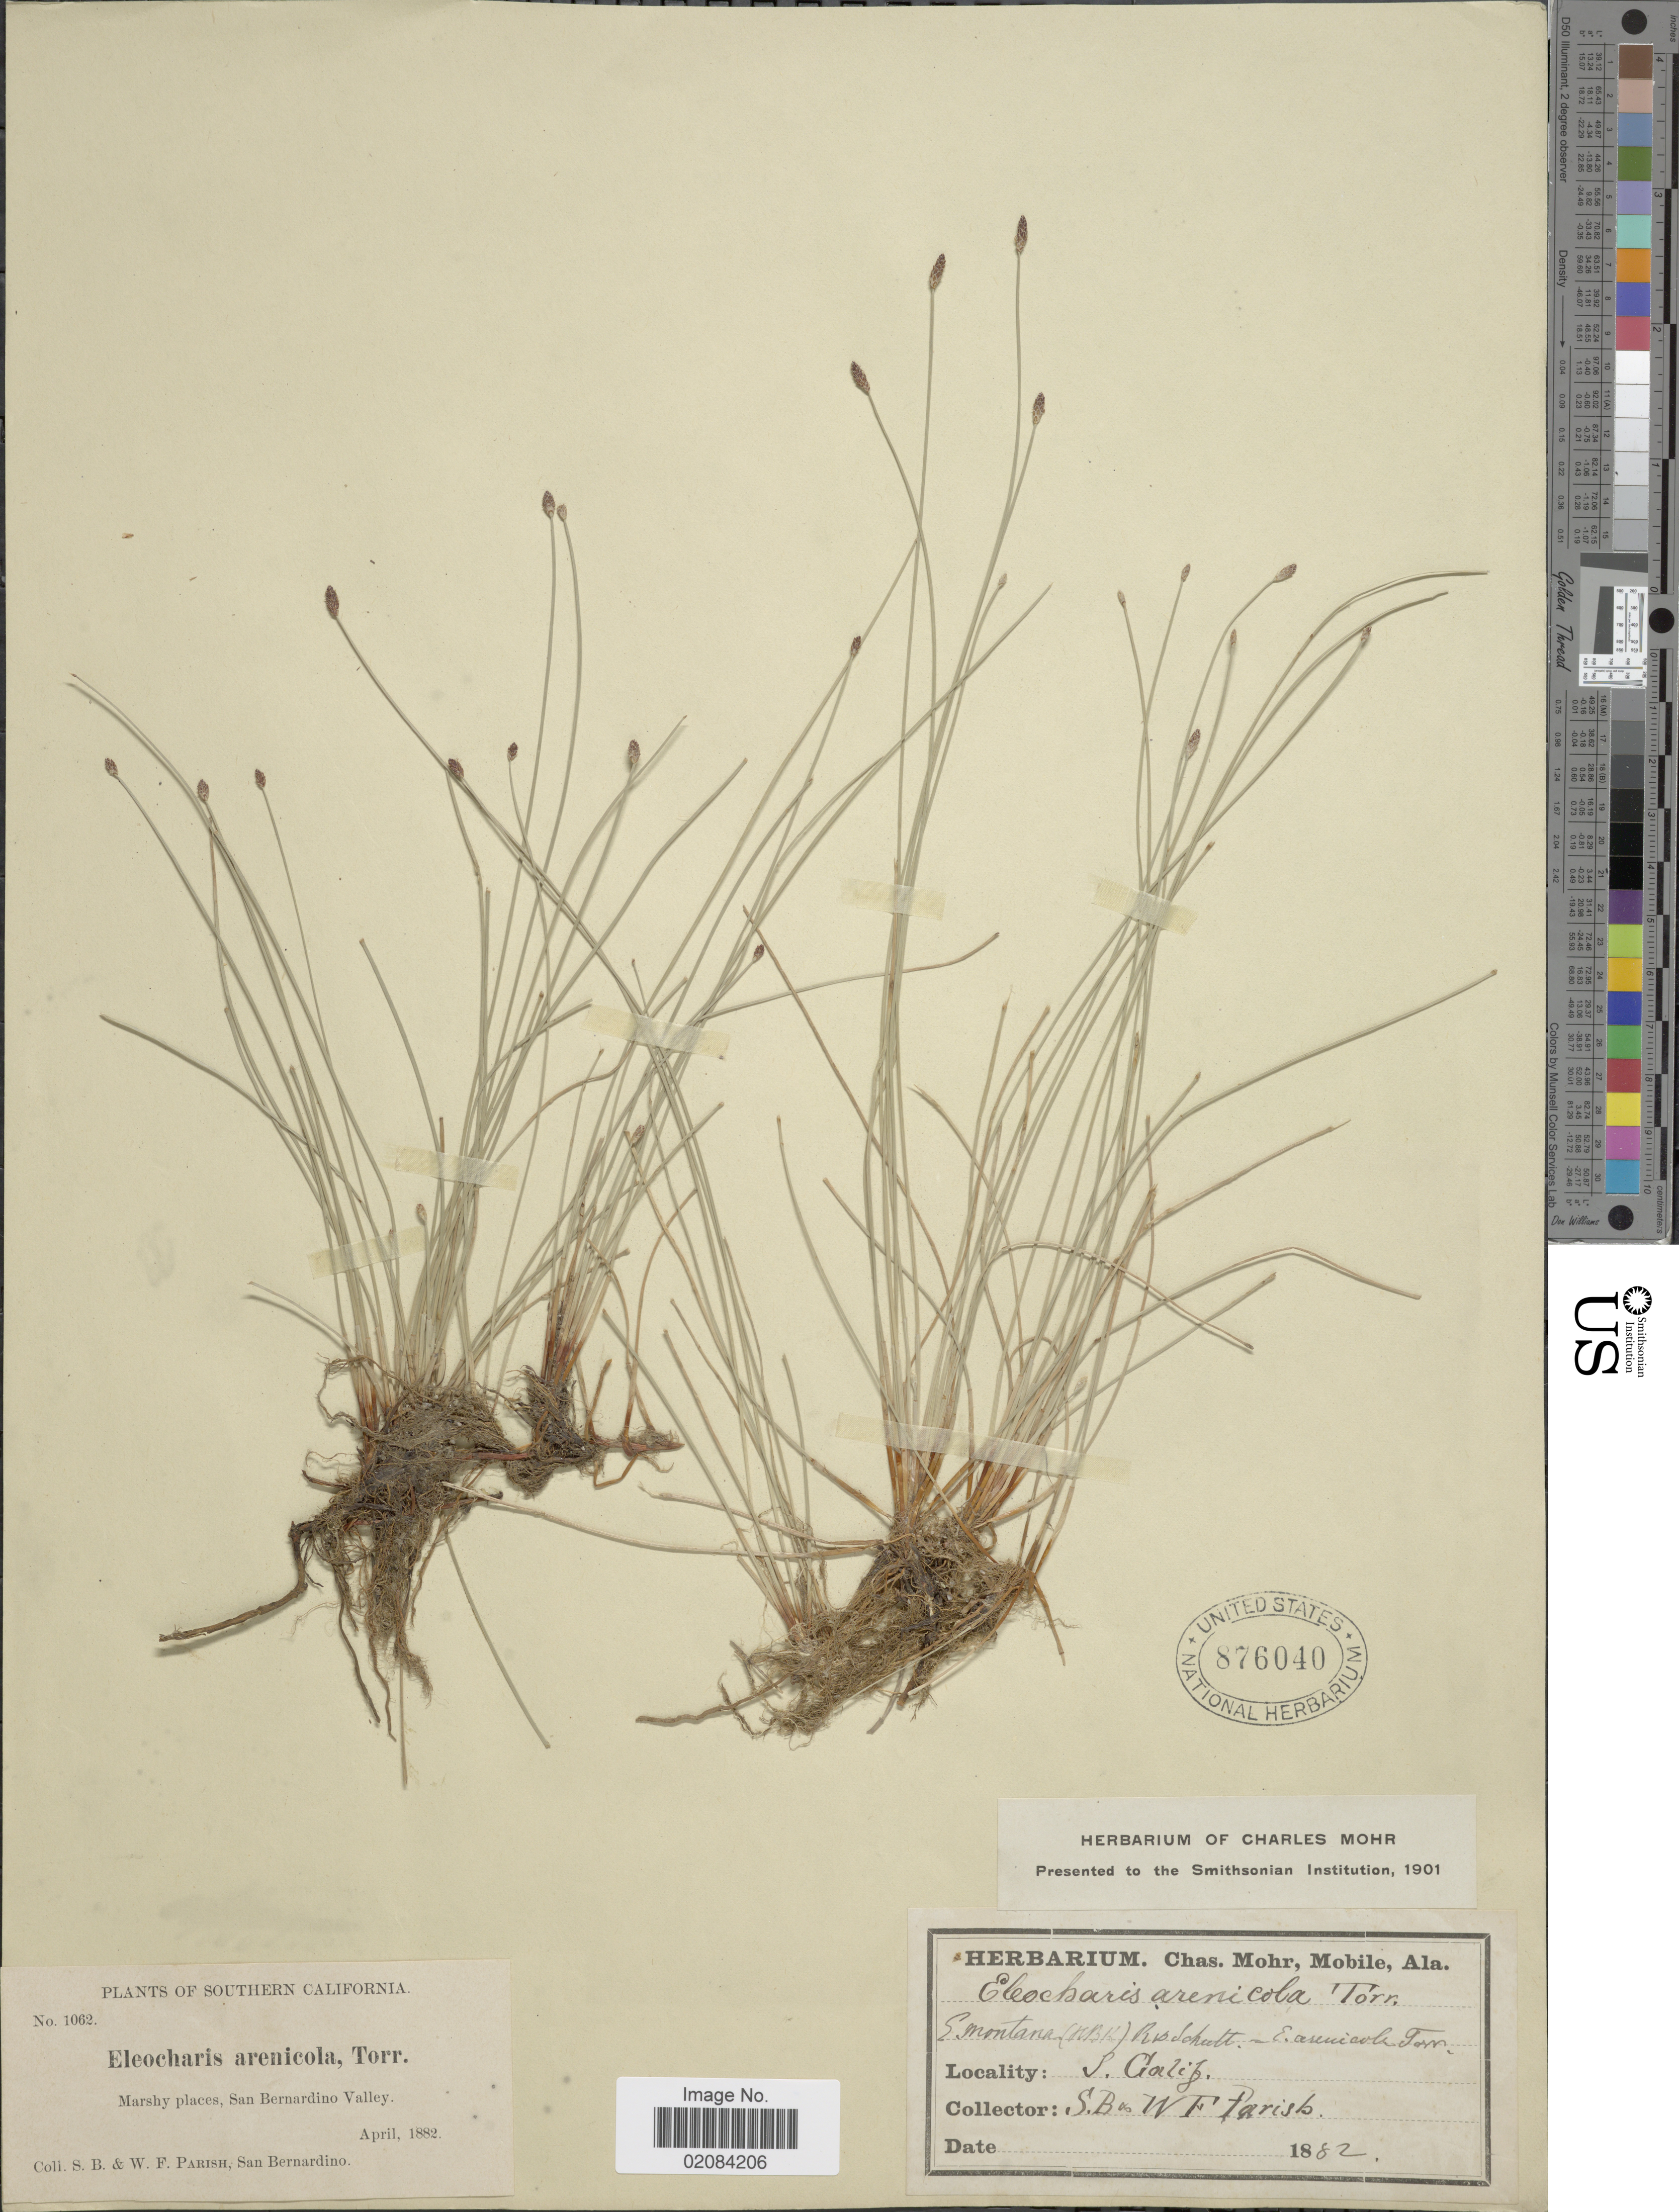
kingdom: Plantae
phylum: Tracheophyta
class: Liliopsida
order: Poales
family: Cyperaceae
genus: Eleocharis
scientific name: Eleocharis montevidensis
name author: Kunth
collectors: S. B. Parish & W. F. Parish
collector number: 1062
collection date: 1882-04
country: United States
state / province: California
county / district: San Bernardino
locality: S. Calif. Marshy places, San Bernardino Valley. Southern California.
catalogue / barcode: US 876040